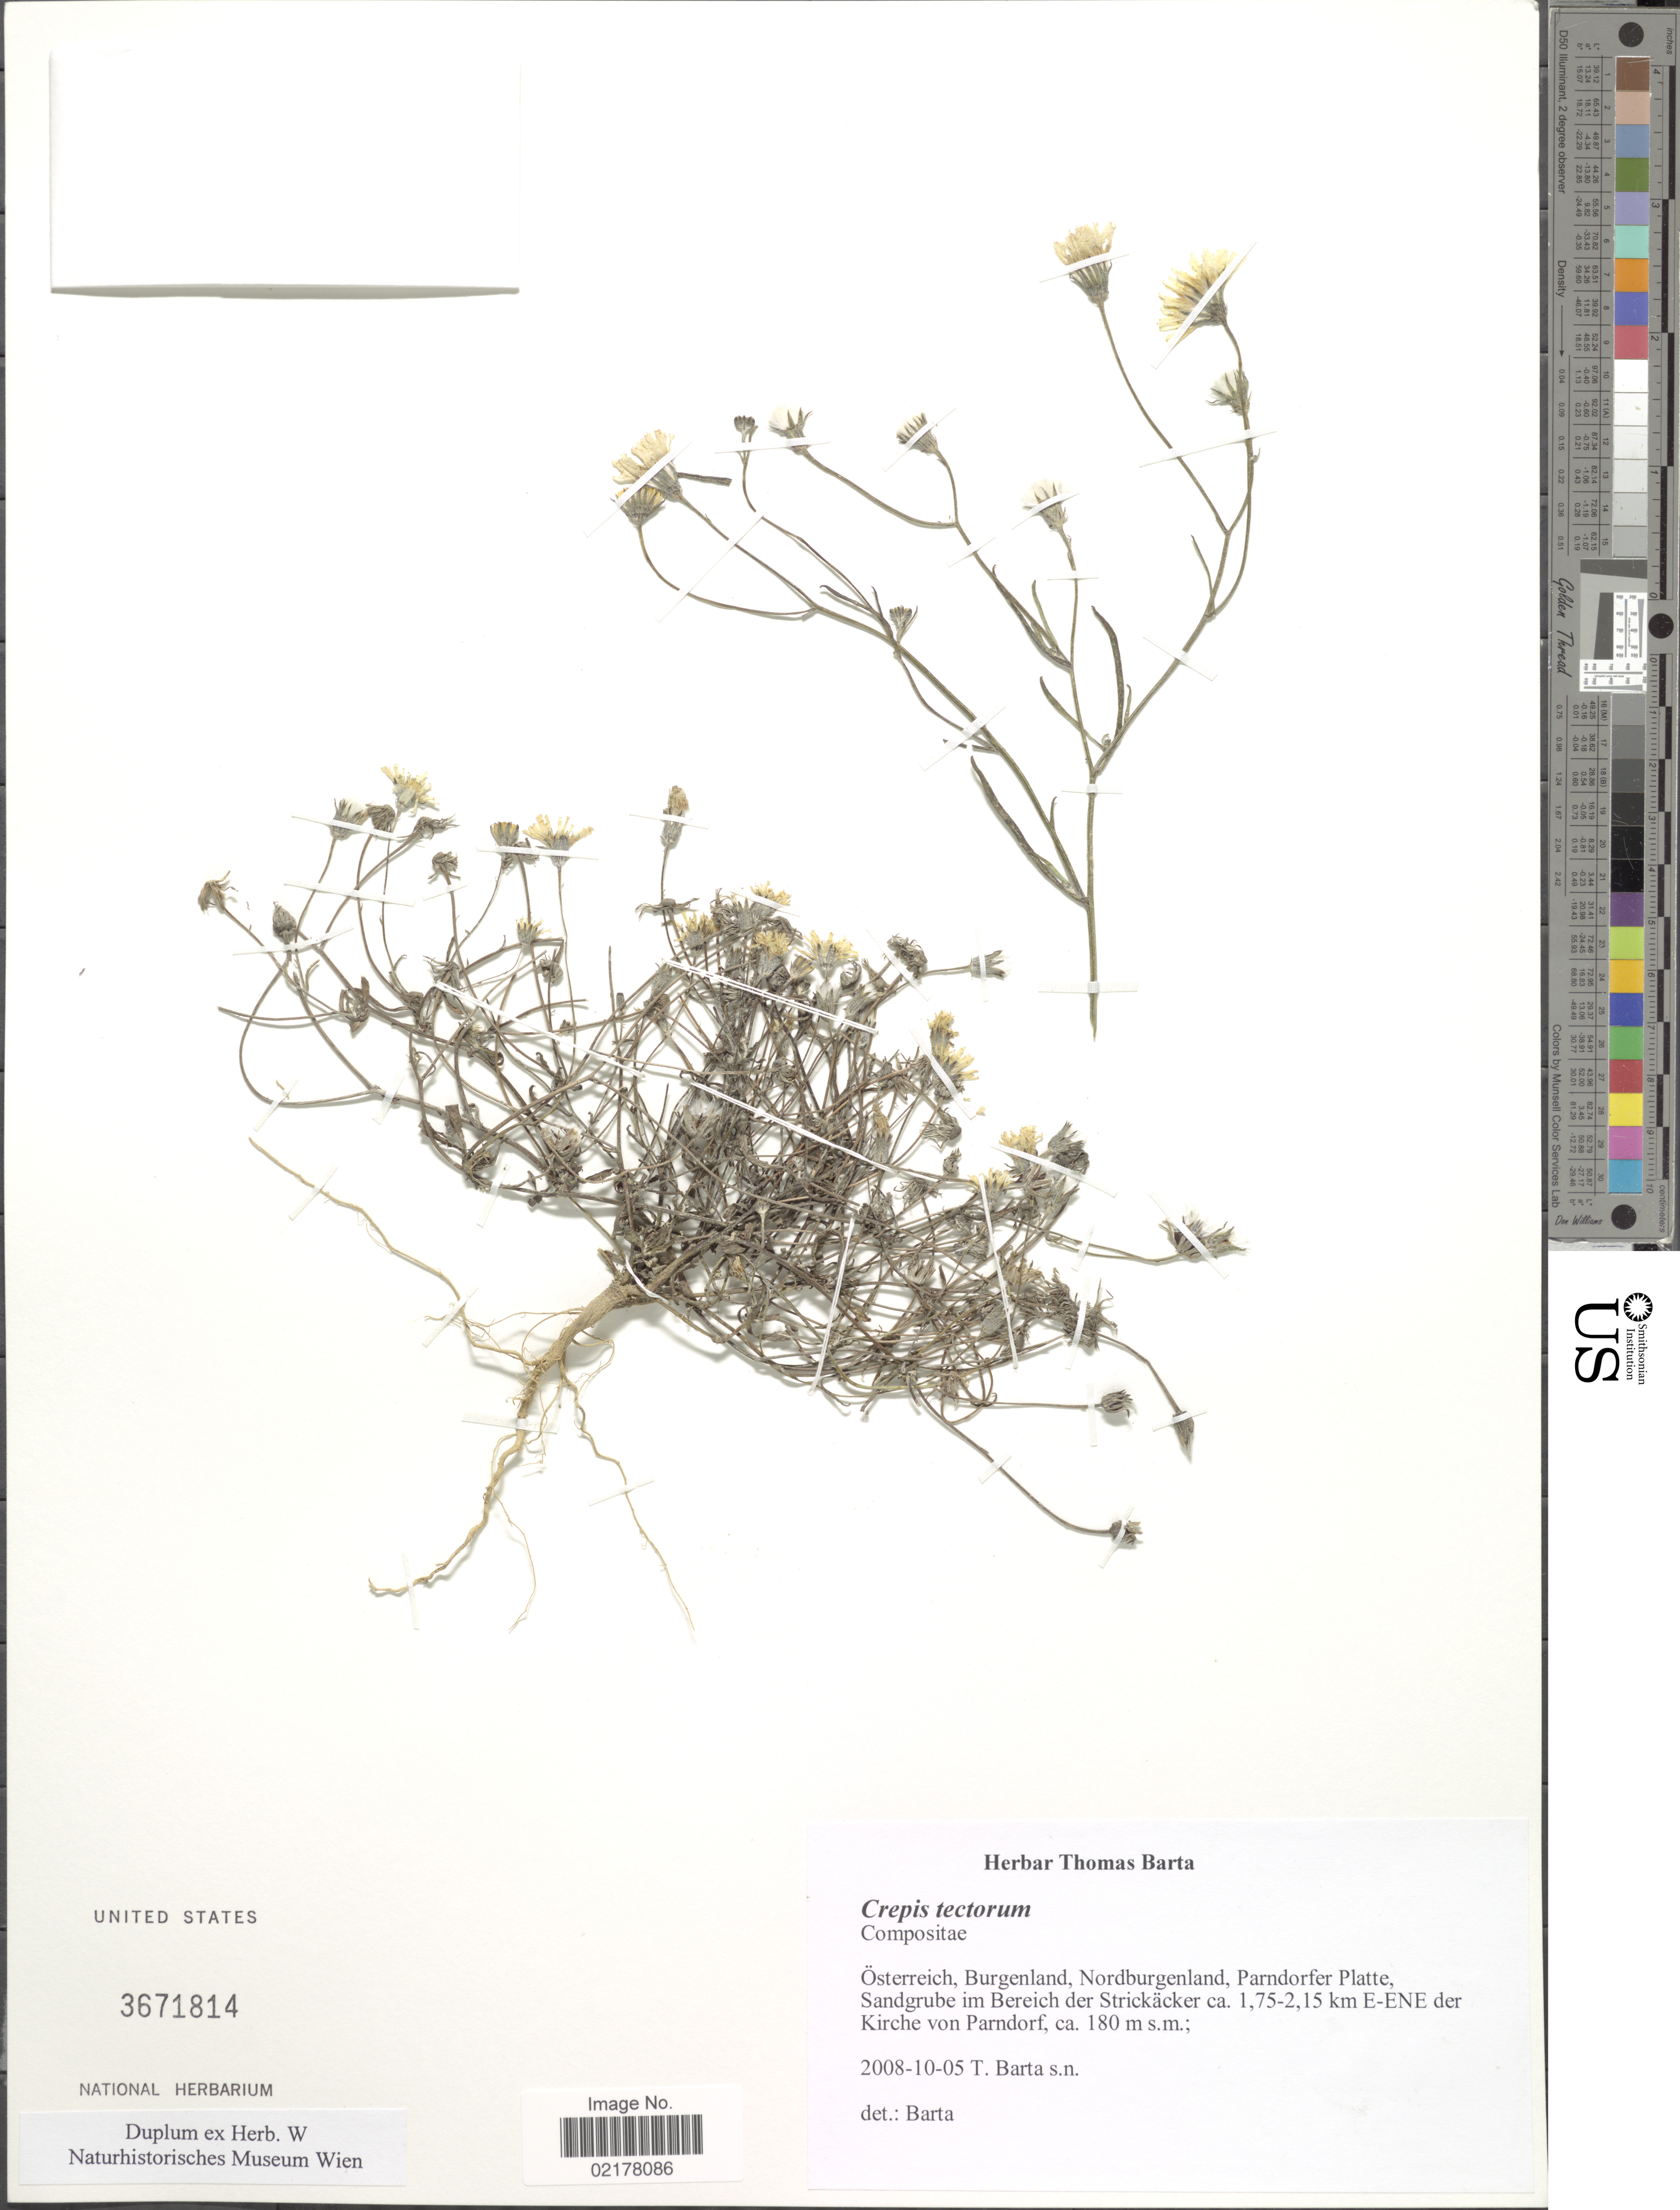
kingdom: Plantae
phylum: Tracheophyta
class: Magnoliopsida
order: Asterales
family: Asteraceae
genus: Crepis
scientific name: Crepis tectorum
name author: L.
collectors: T. Barta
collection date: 2008-10-05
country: Austria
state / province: Burgenland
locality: Österreich, Nordburgenland, Parndorfer Platte, Sandgrube im Bereich der Strickäcker ca. 1,75-2,15 km E-ENE der Kirche von Parndorf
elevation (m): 180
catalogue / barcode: US 3671814